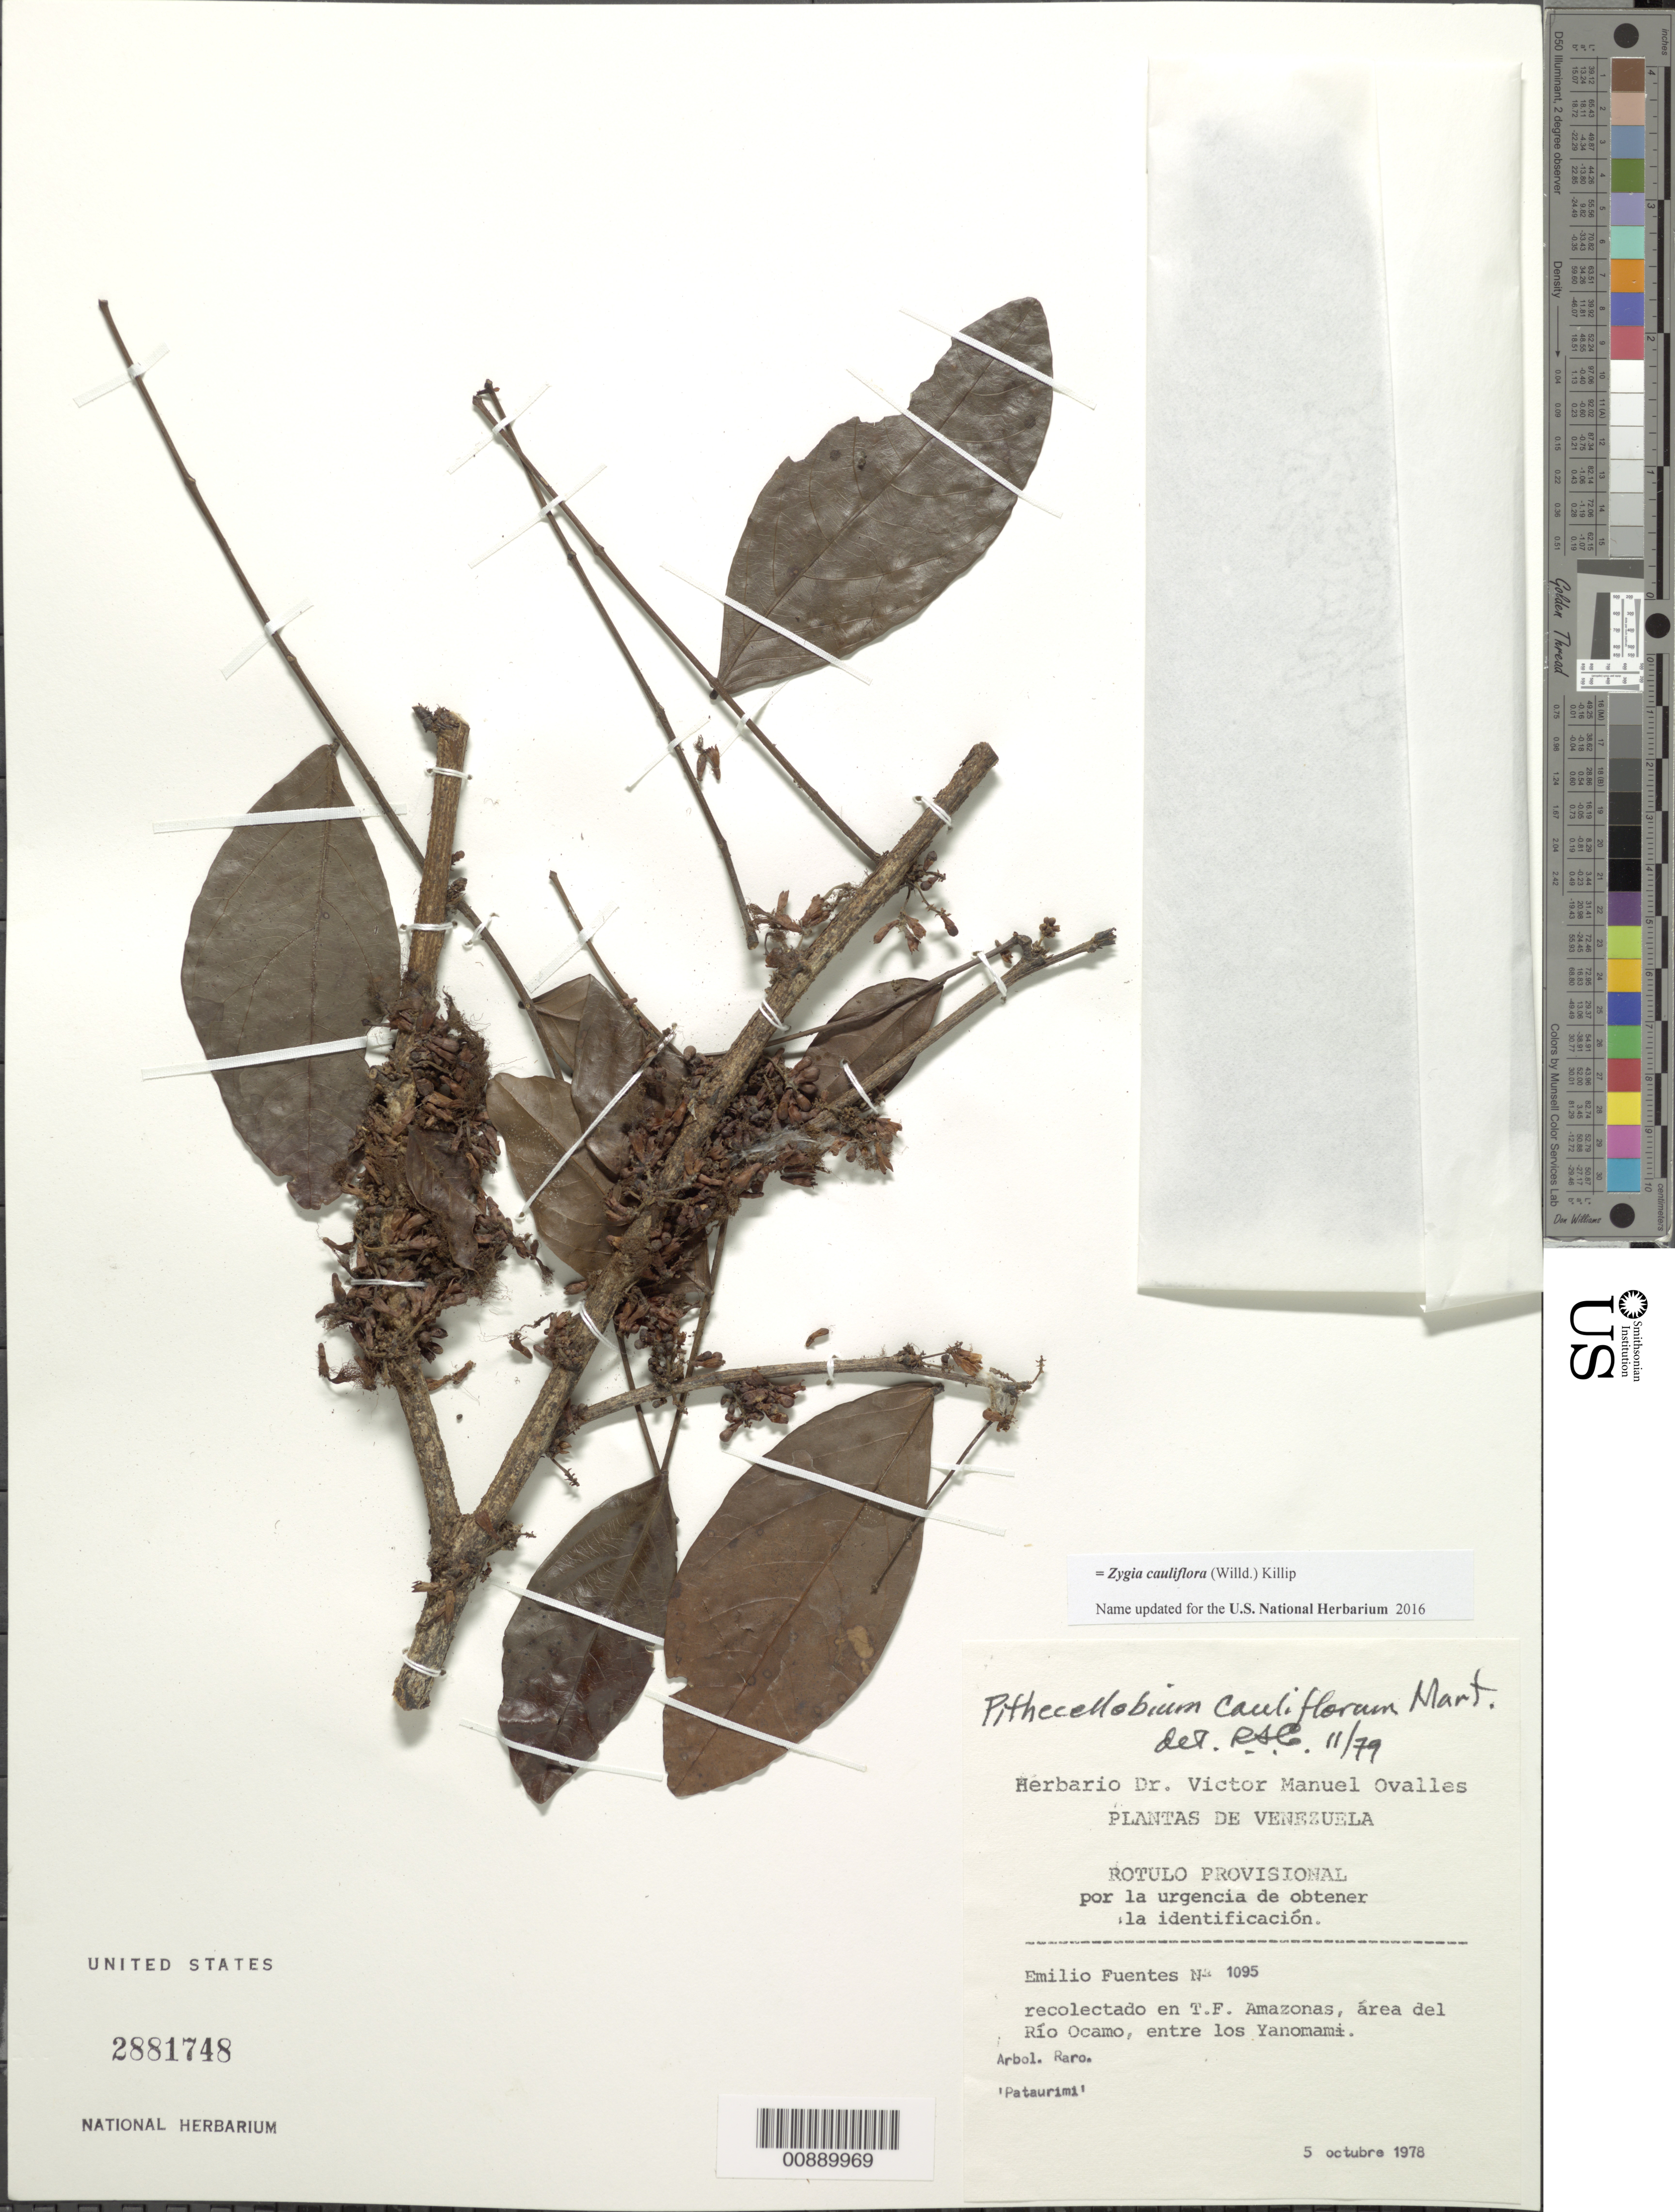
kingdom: Plantae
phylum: Tracheophyta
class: Magnoliopsida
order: Fabales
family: Fabaceae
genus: Zygia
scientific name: Zygia cauliflora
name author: (Willd.) Killip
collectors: E. Fuentes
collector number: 1095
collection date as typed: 5-Oct-78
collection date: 1978-10-05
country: Venezuela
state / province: Amazonas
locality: Río Ocamo, entre los Yanomami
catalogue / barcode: US 2881748